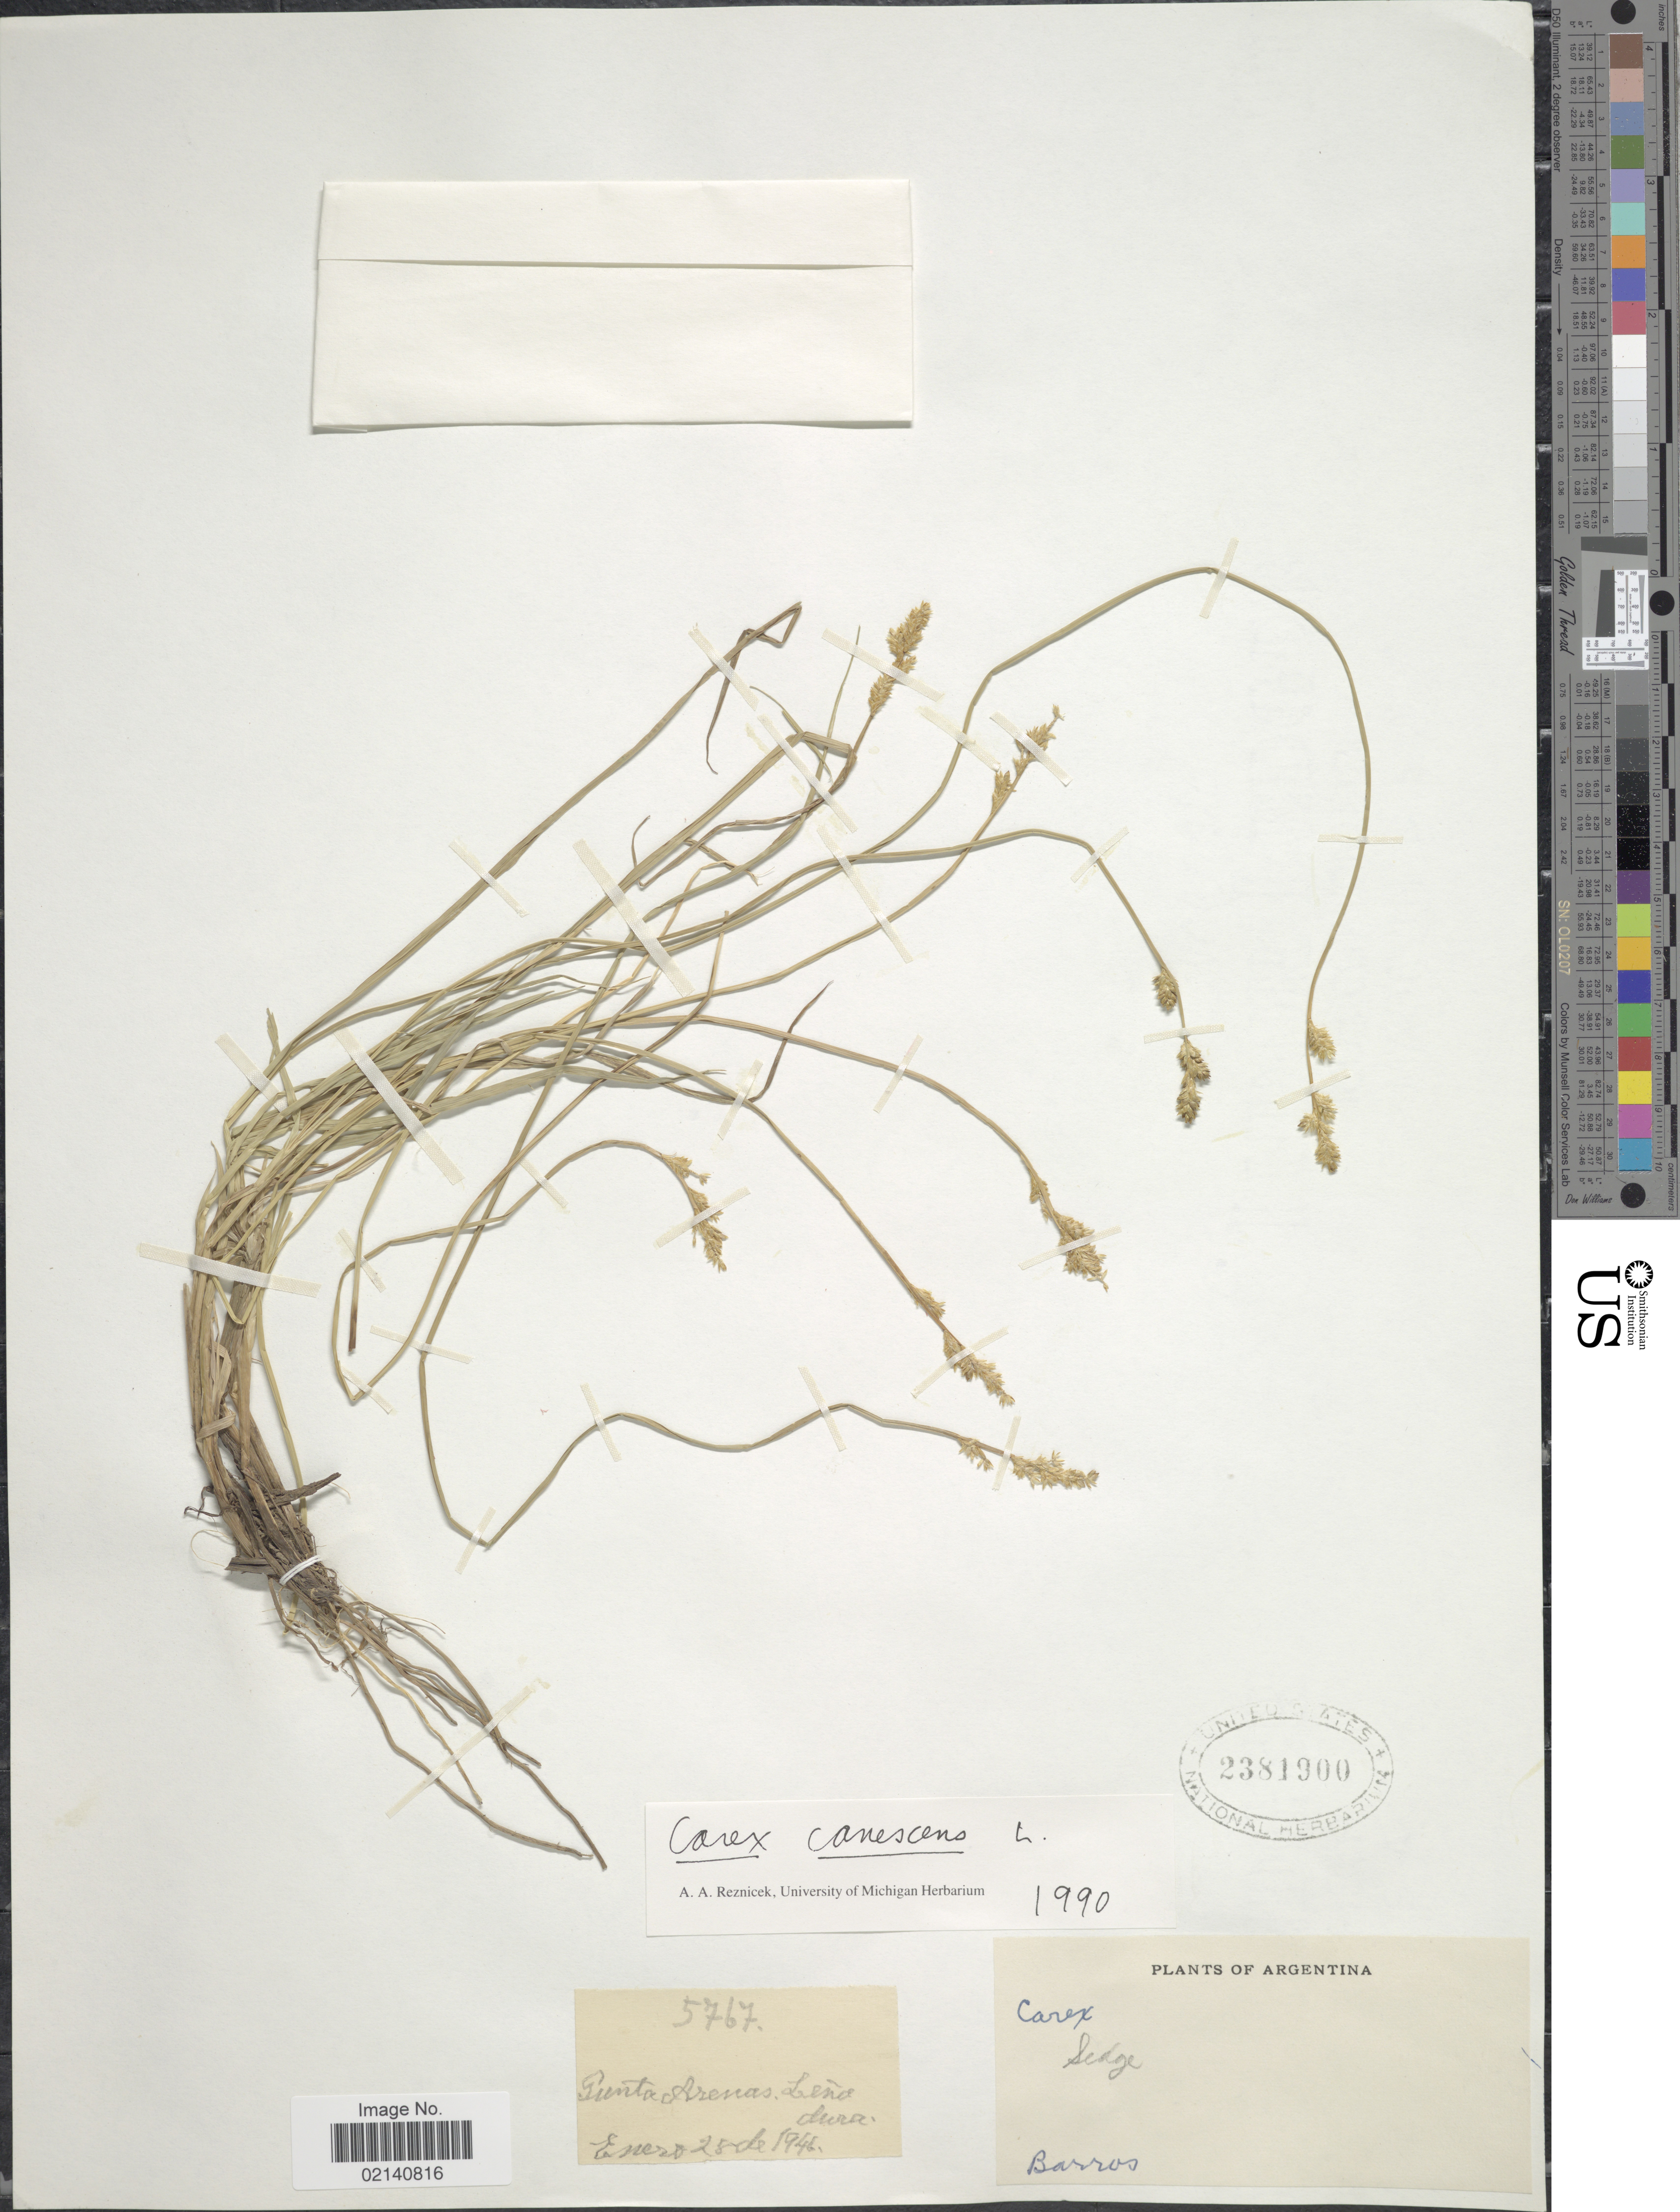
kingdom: Plantae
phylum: Tracheophyta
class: Liliopsida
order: Poales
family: Cyperaceae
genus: Carex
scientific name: Carex canescens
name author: L.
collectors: Barros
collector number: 5767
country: Argentina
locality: Gunta Arenas, Lena dura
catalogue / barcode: US 2381900